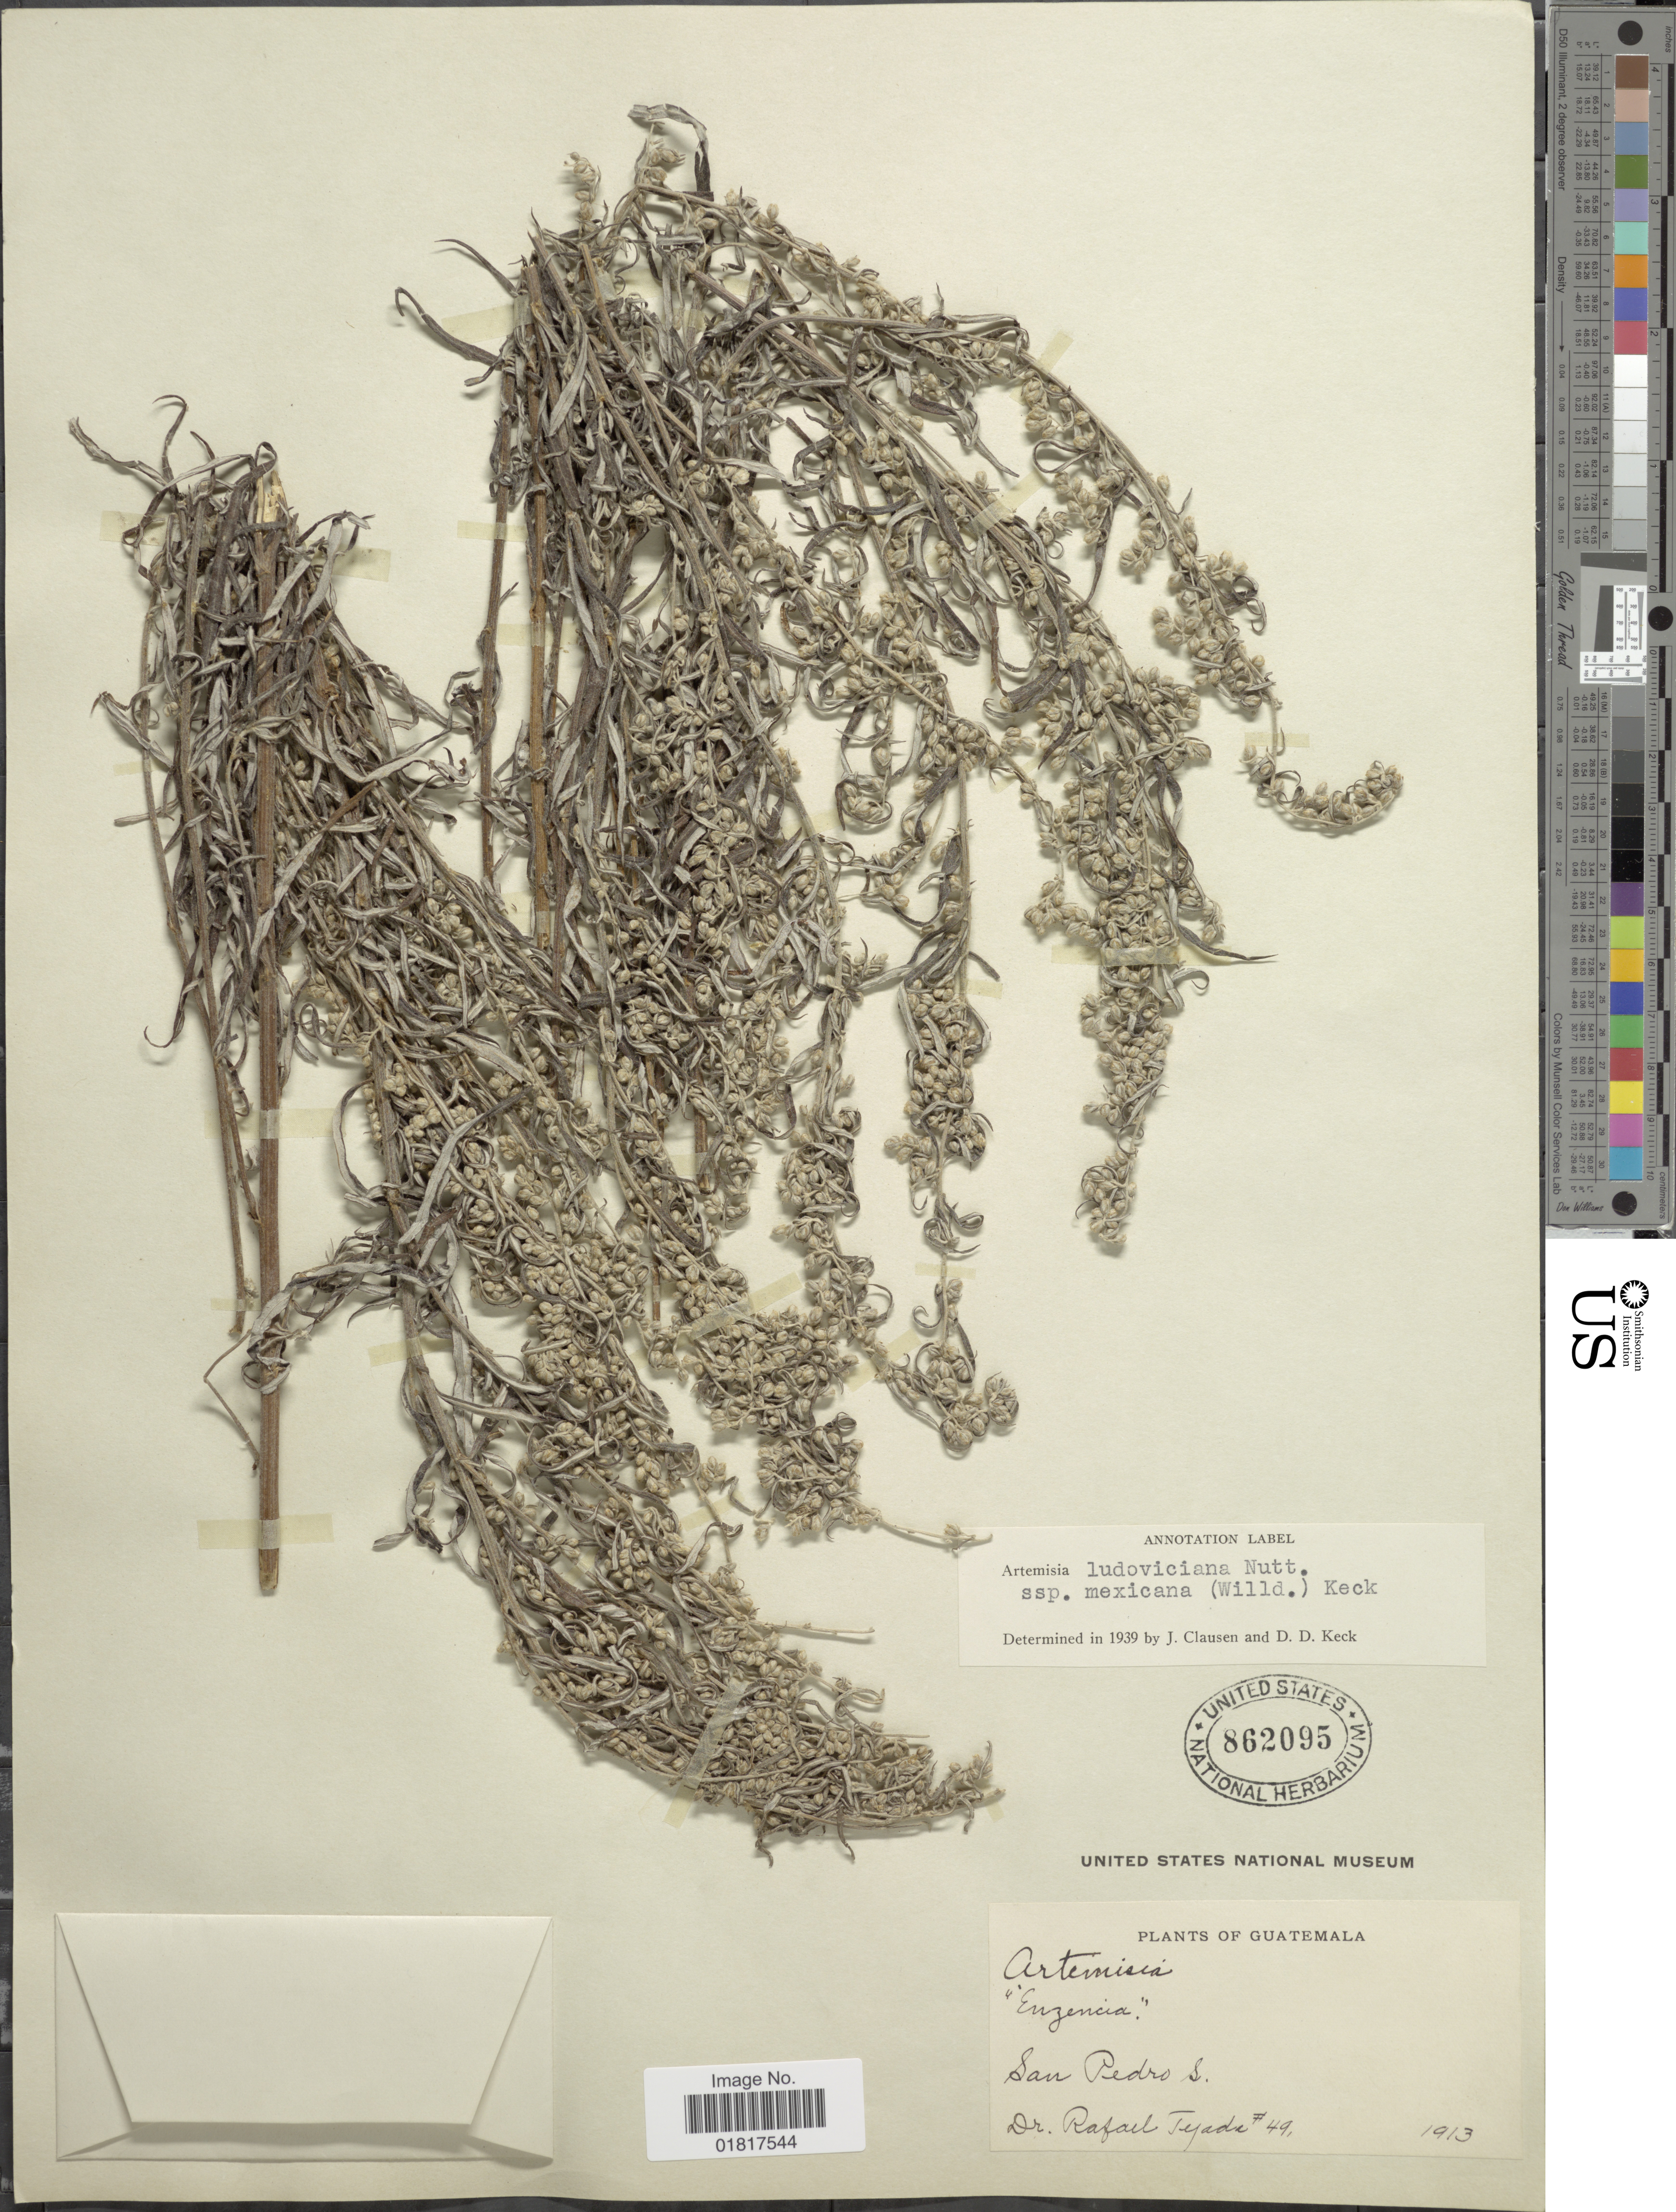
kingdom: Plantae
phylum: Tracheophyta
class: Magnoliopsida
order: Asterales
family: Asteraceae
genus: Artemisia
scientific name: Artemisia ludoviciana subsp. mexicana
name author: (Willd. ex Spreng.) D.D. Keck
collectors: R. Tejada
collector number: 49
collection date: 1913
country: Guatemala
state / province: Guatemala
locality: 'Enzencia', San Pedro S.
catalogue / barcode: US 862095